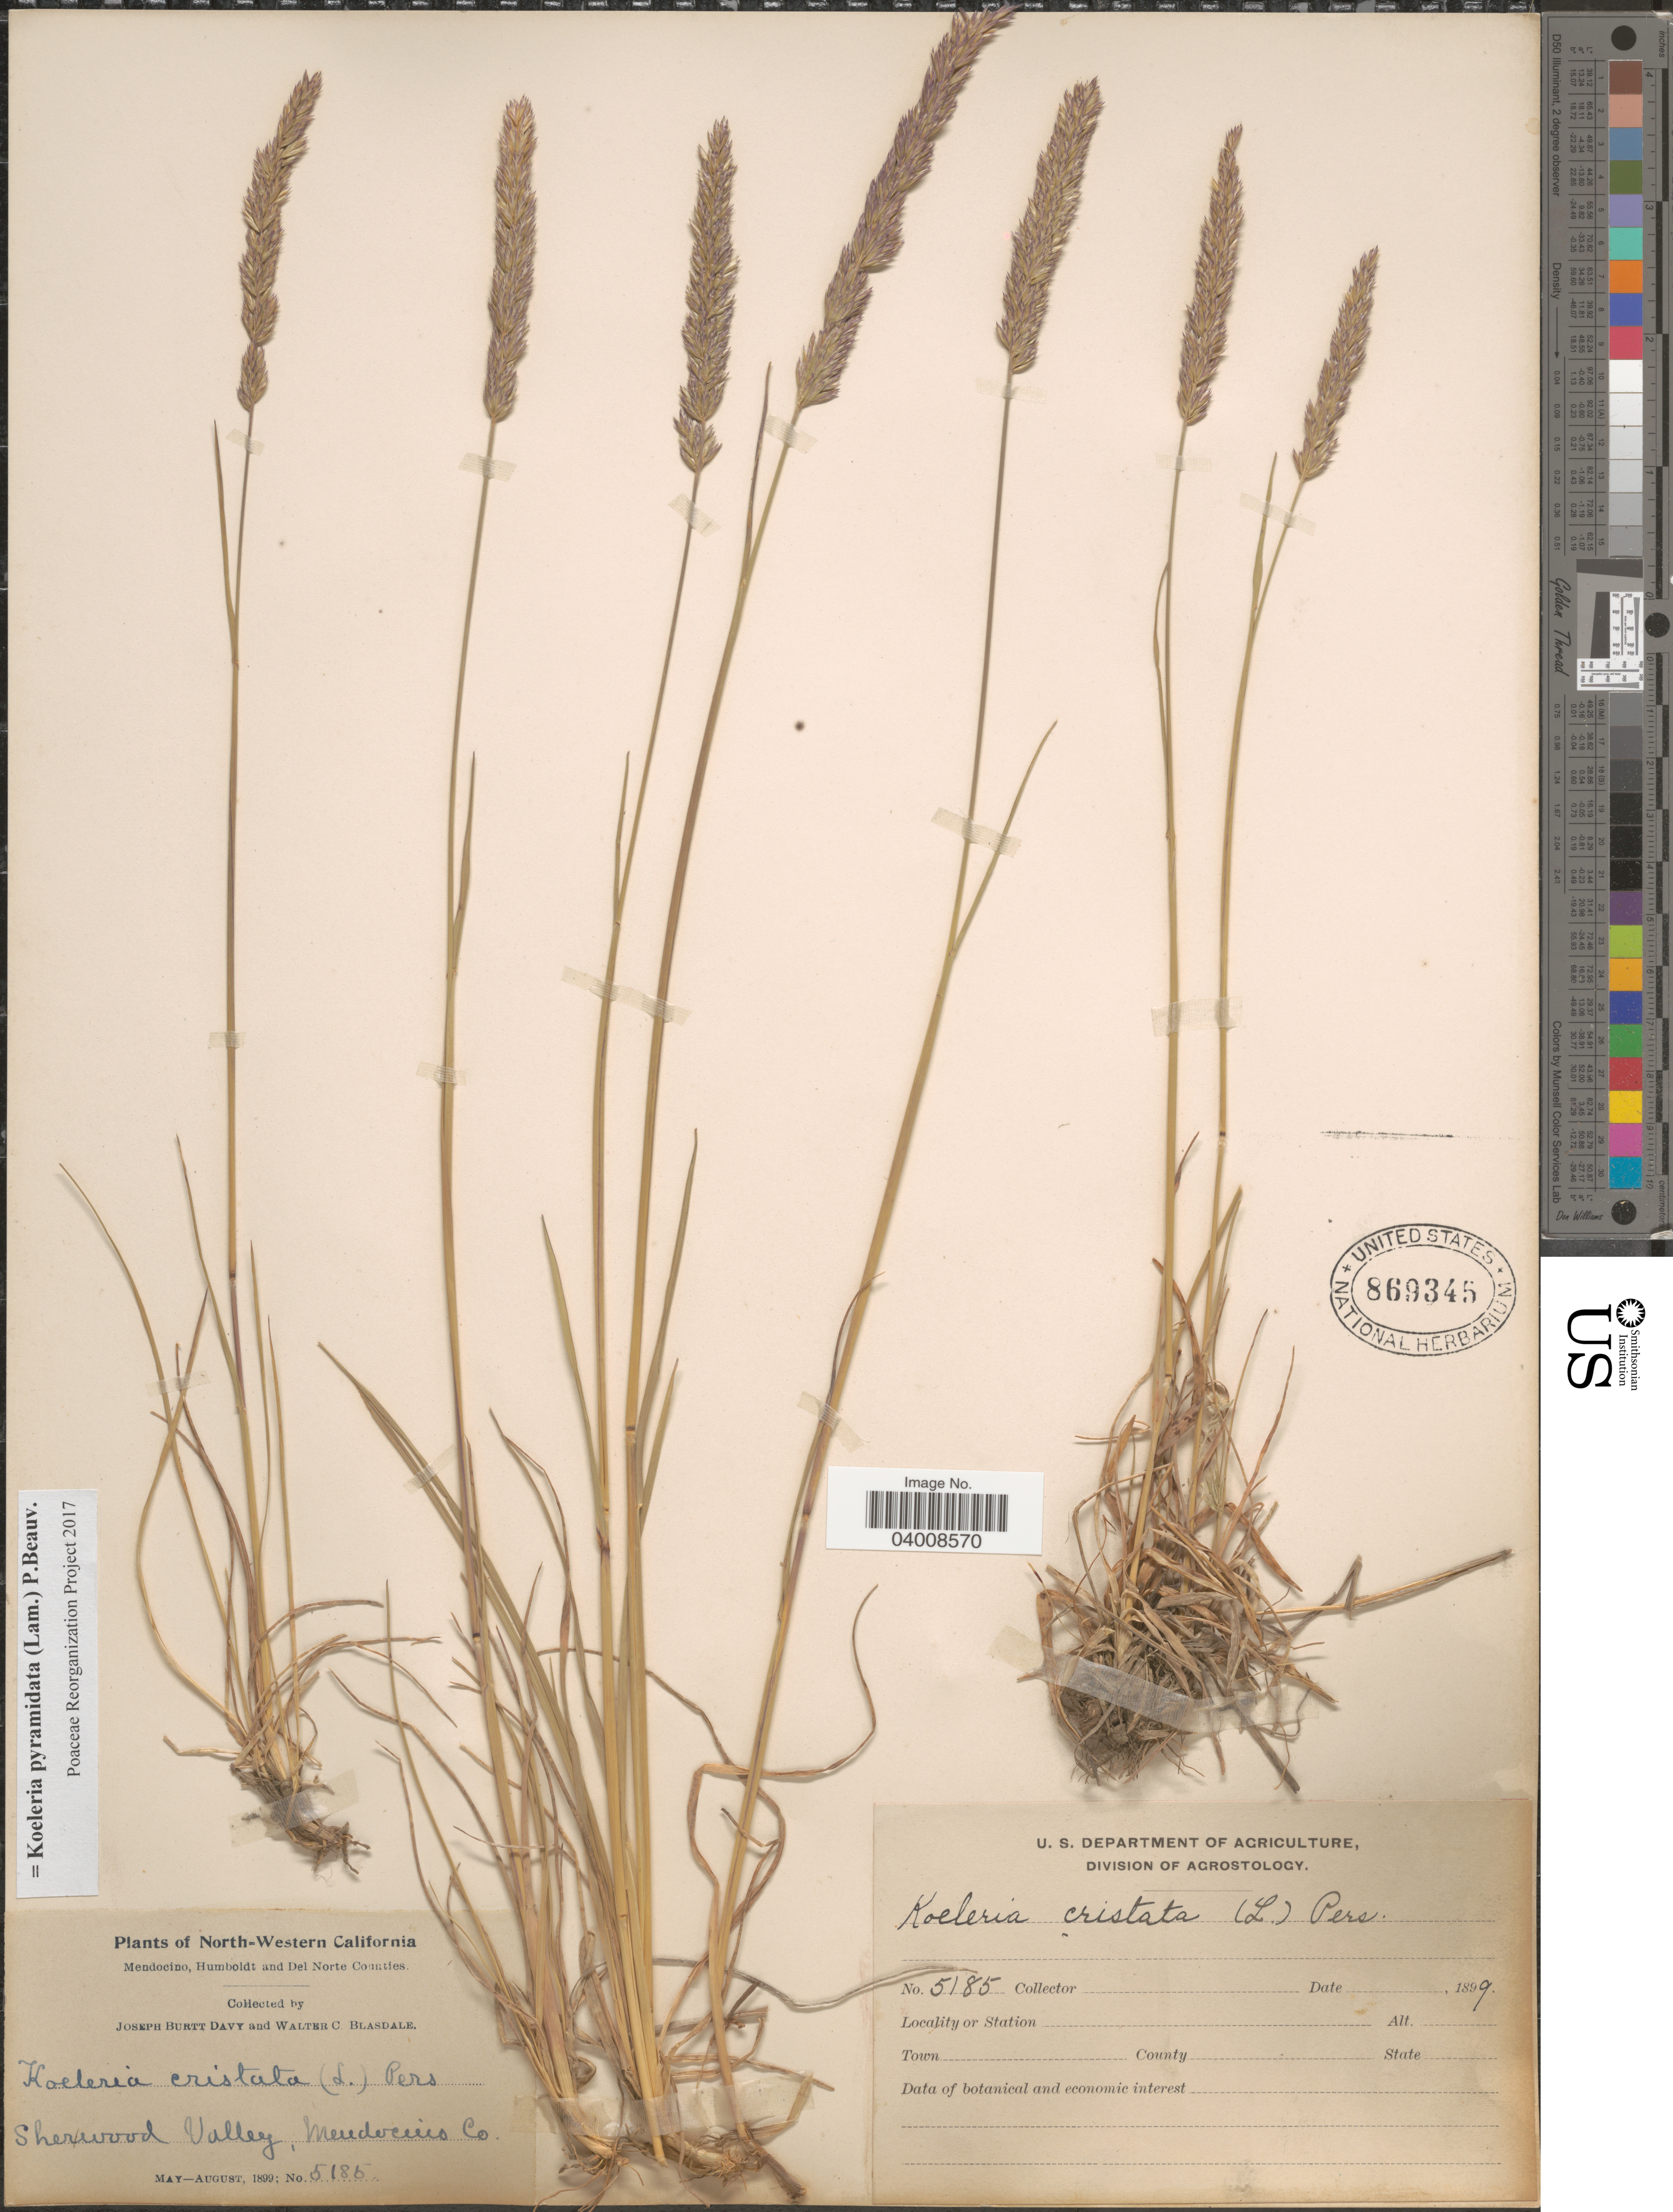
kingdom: Plantae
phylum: Tracheophyta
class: Liliopsida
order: Poales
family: Poaceae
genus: Koeleria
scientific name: Koeleria pyramidata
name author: (Lam.) P. Beauv.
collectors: J. Burtt Davy & W. Blasdale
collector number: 5185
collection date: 1899-05/1899-08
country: United States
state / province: California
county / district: Mendocino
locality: North-Western California. Sherwood Valley, Mendocino Co.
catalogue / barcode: US 869345